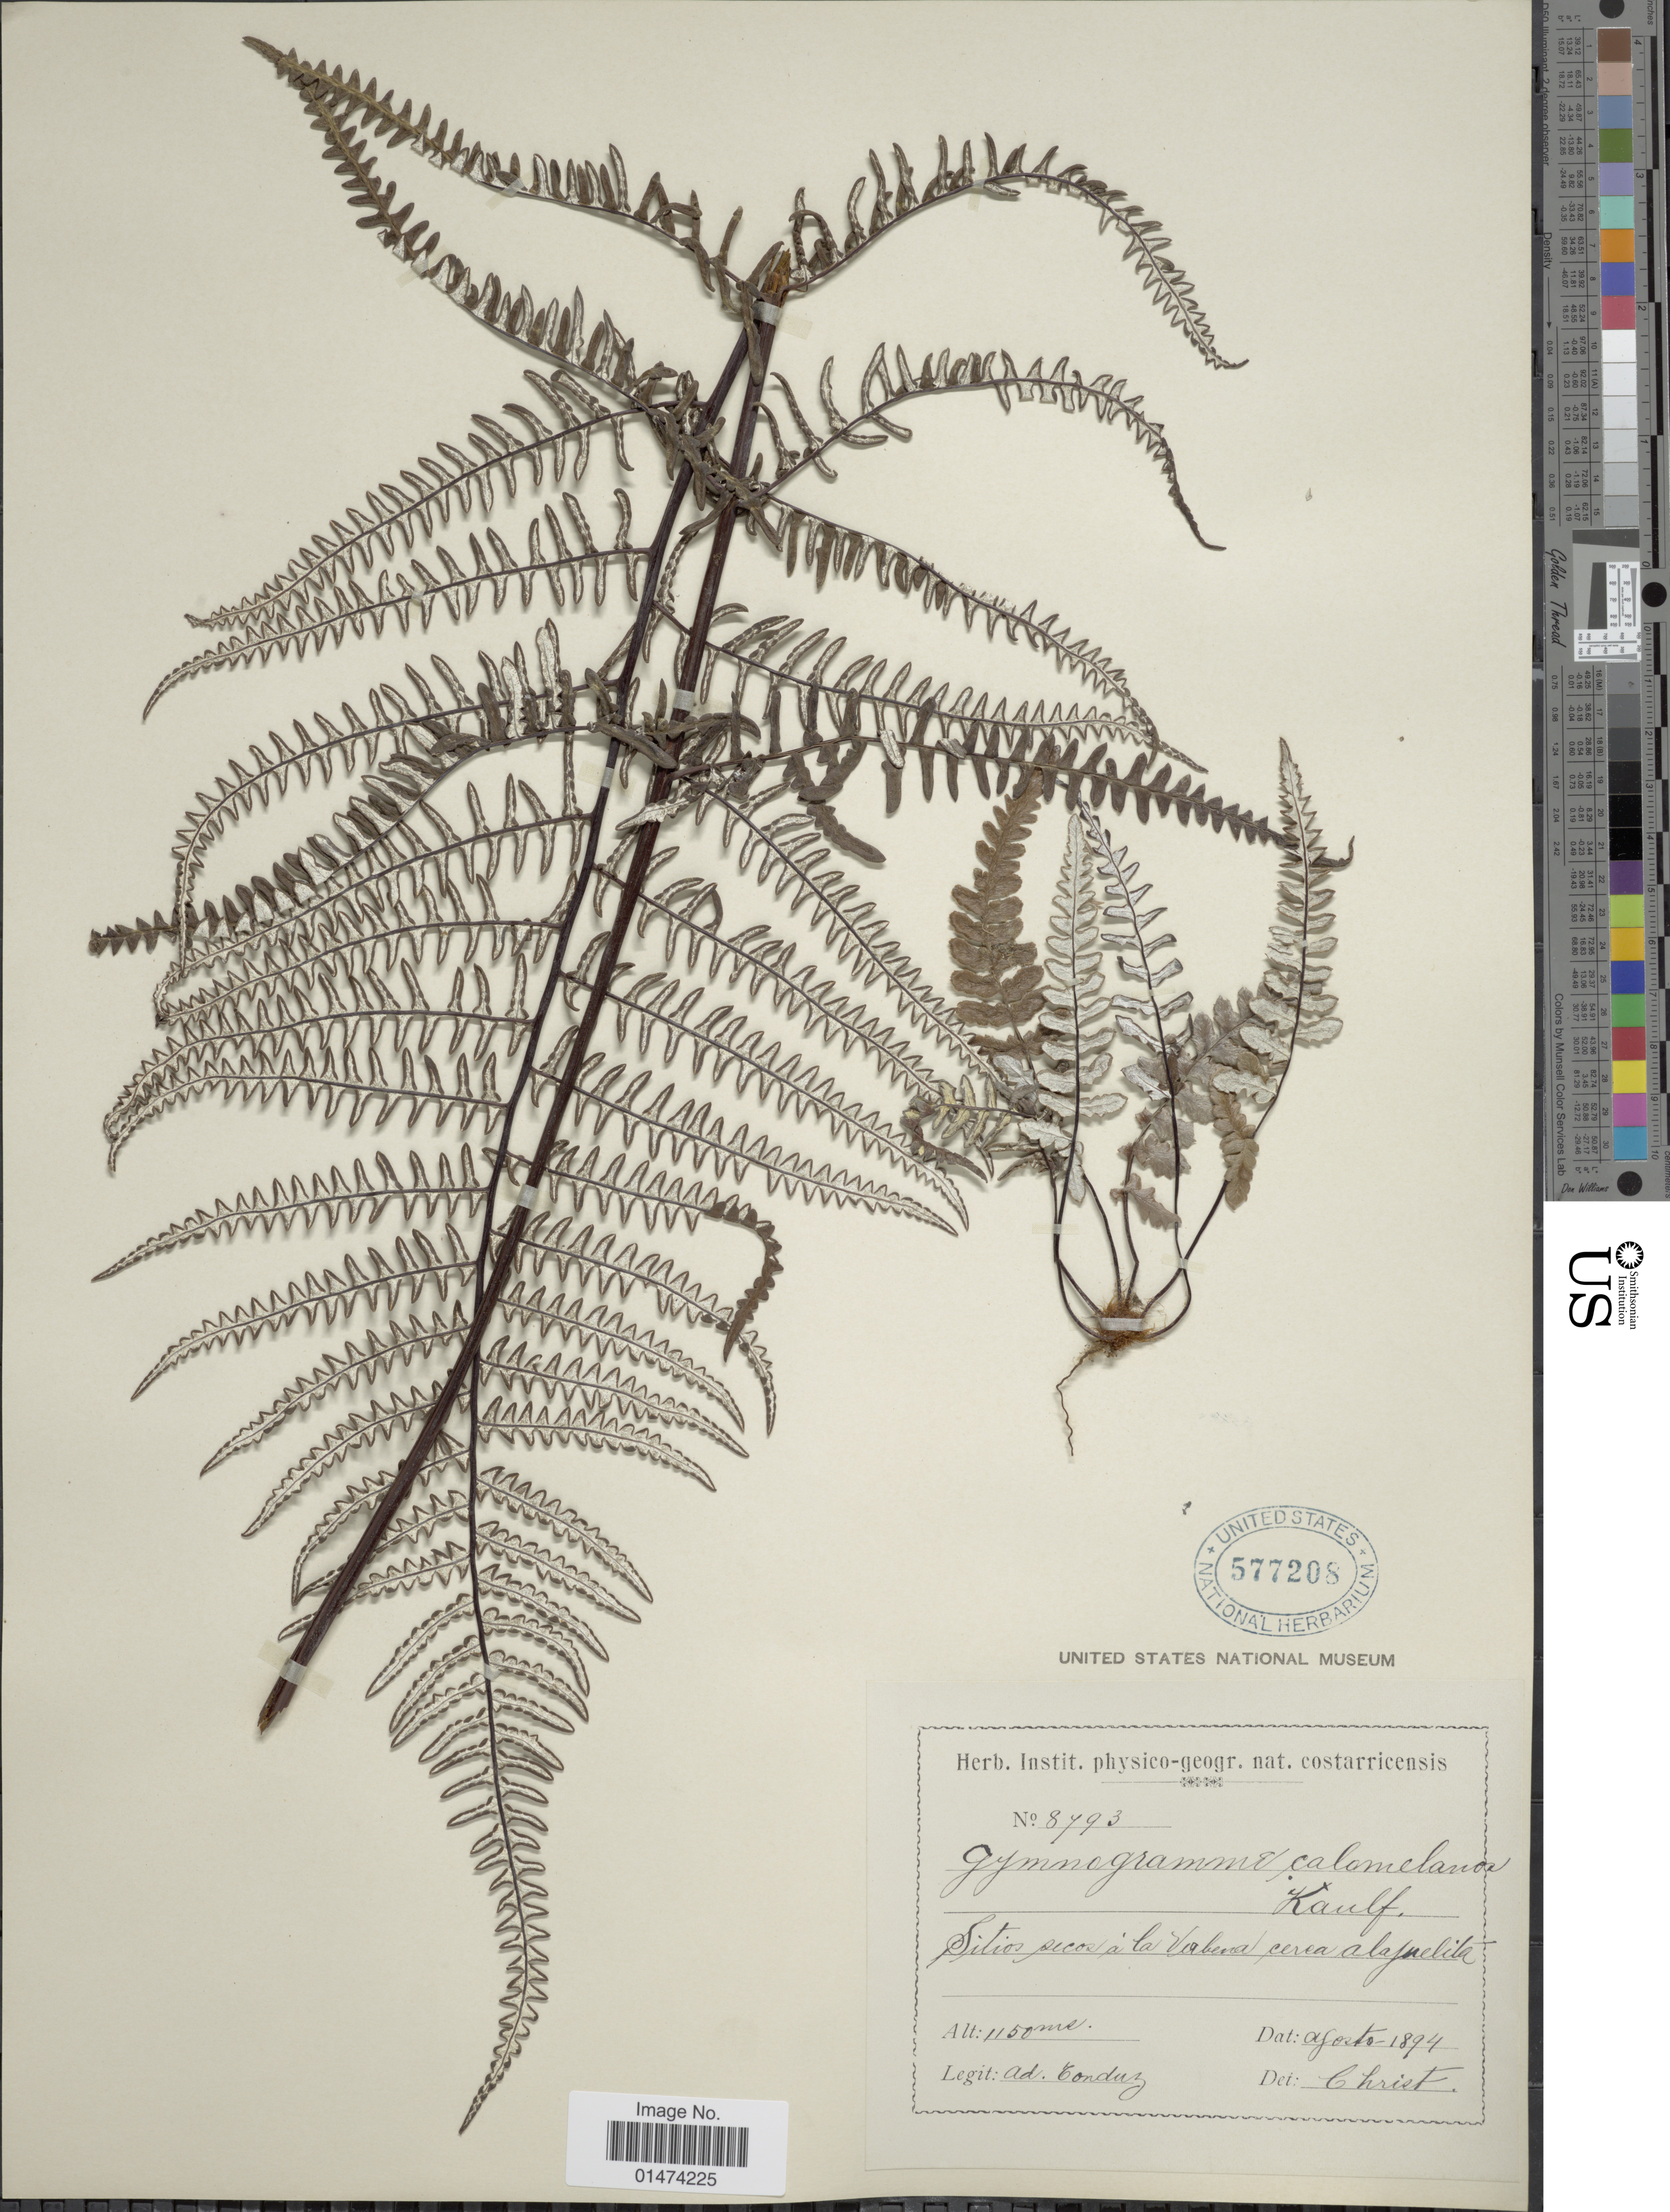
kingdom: Plantae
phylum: Tracheophyta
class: Polypodiopsida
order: Polypodiales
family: Pteridaceae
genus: Pityrogramma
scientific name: Pityrogramma tartarea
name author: (Cav.) Maxon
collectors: A. Tonduz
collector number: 8793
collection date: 1894-08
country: Costa Rica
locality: Sitios pecos a la Verbena cerea Alajuelita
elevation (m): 1150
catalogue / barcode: US 577208